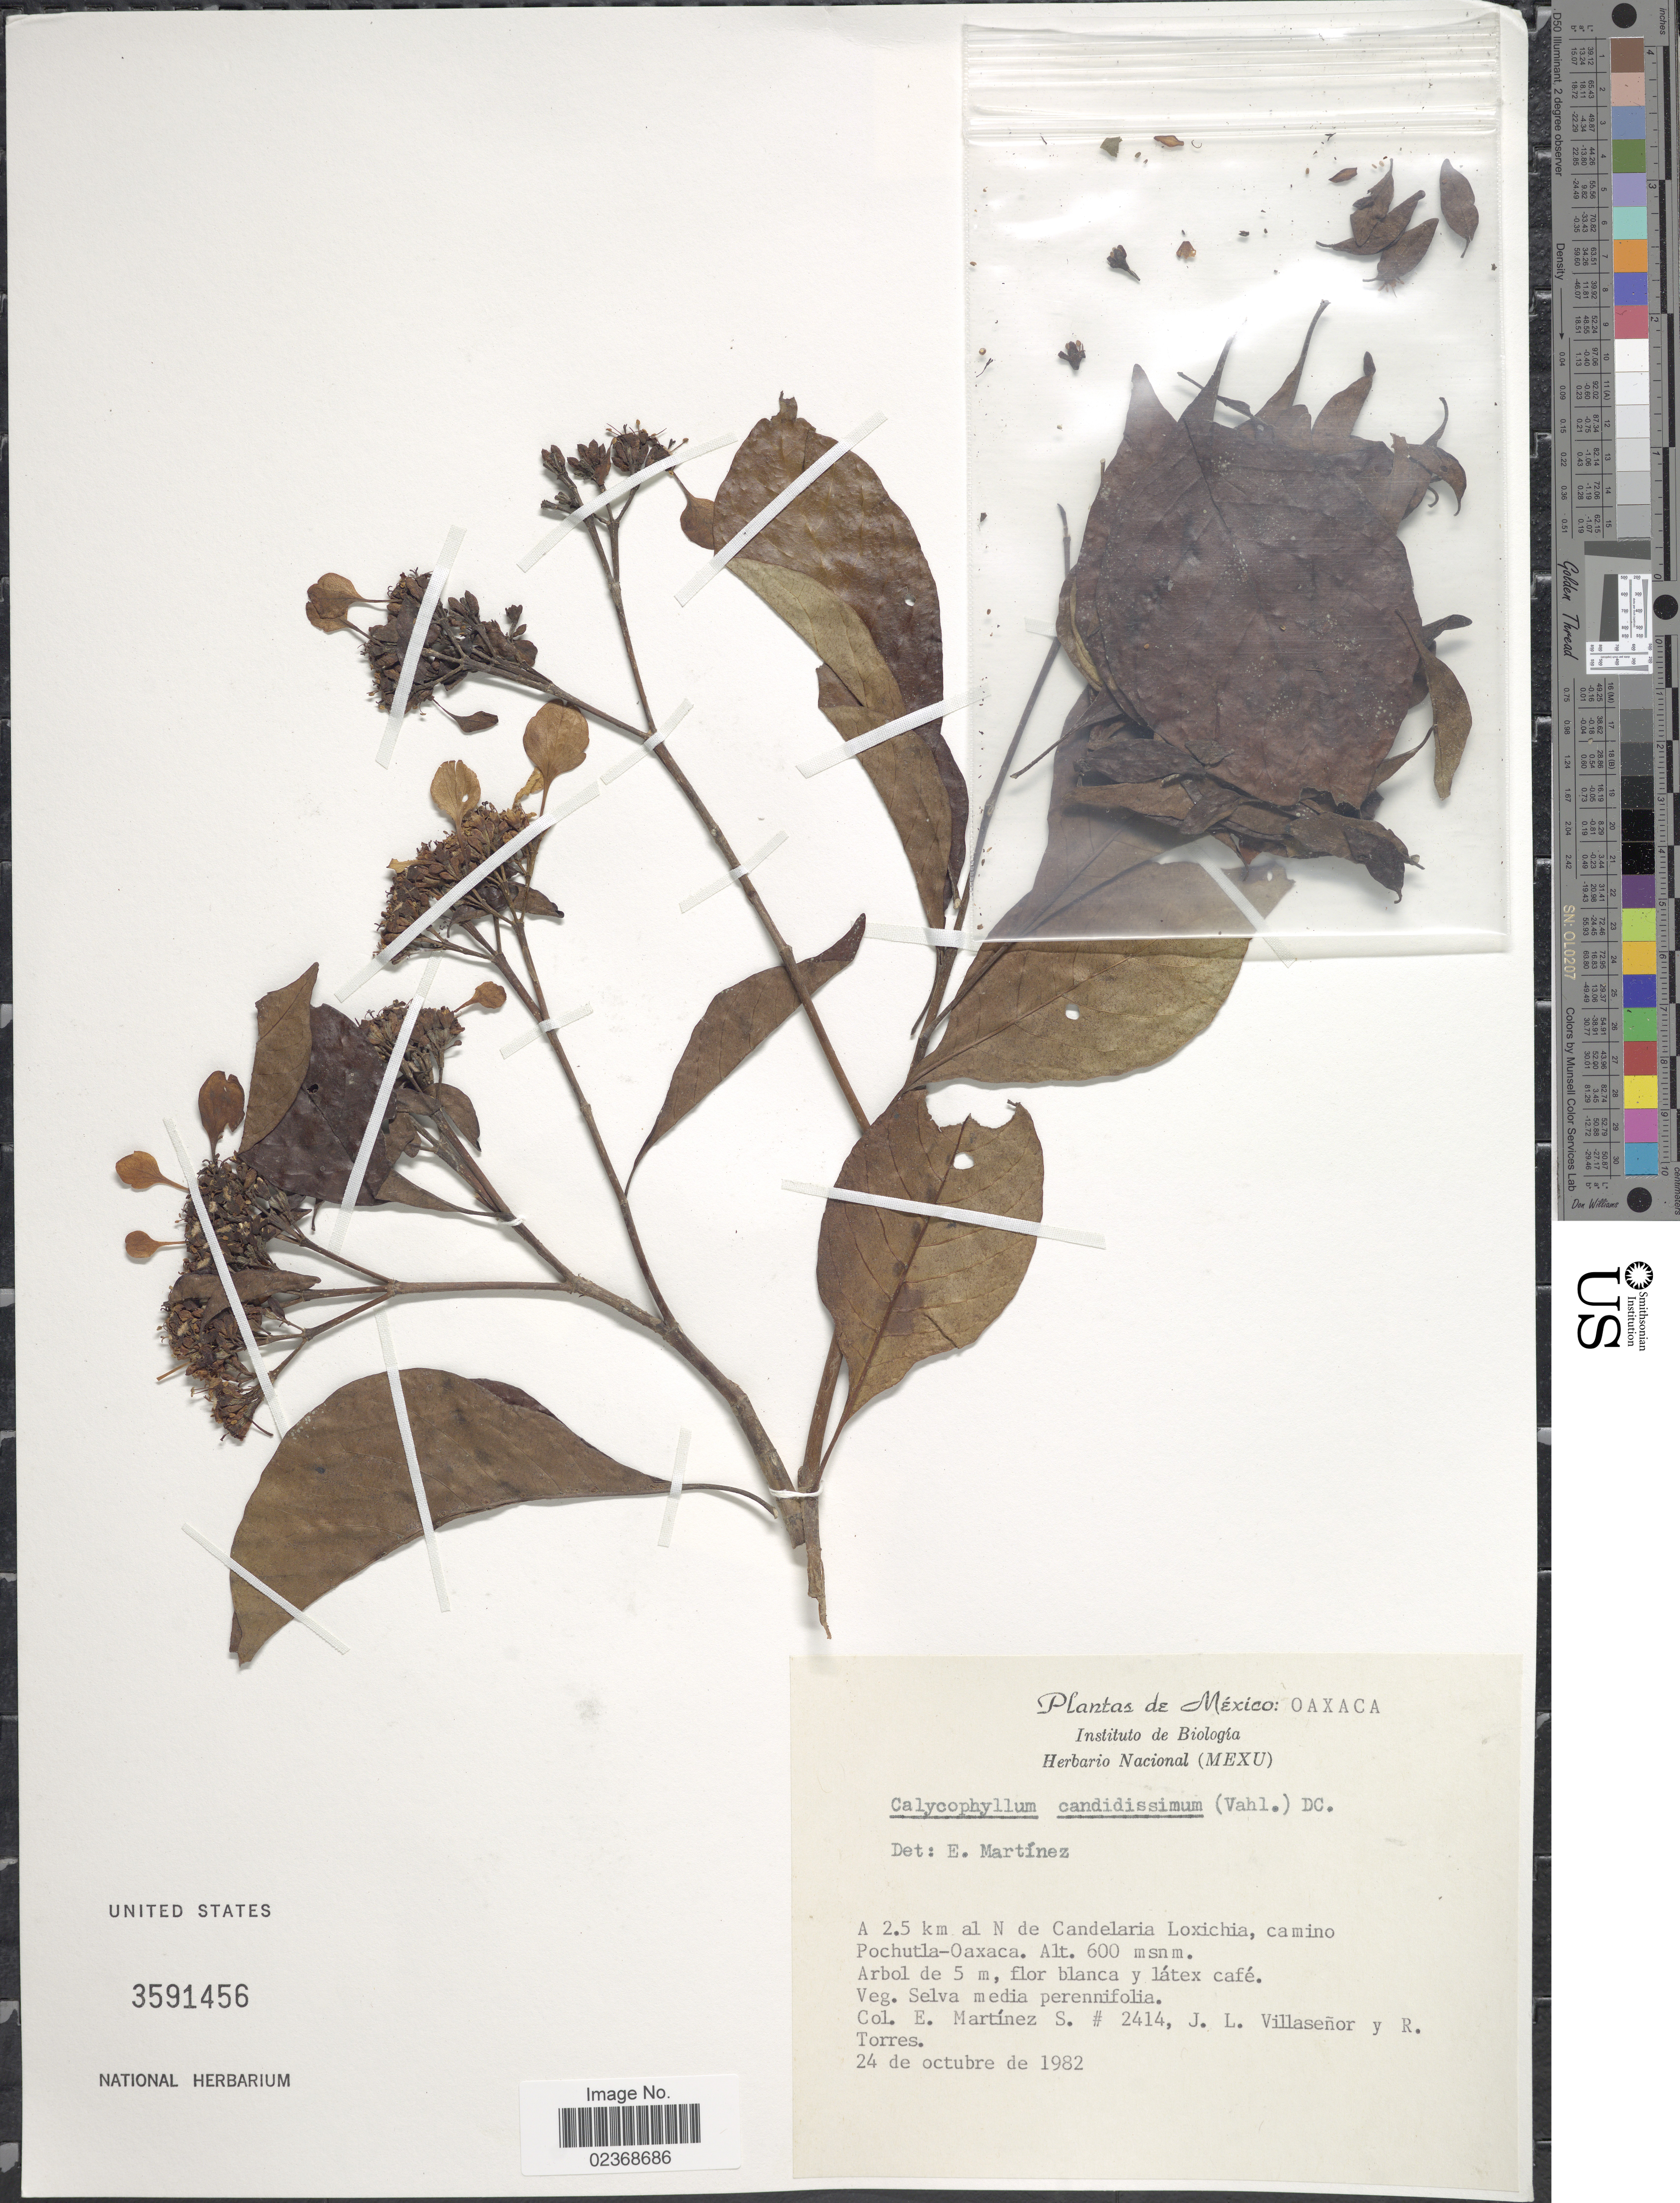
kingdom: Plantae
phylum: Tracheophyta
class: Magnoliopsida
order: Gentianales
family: Rubiaceae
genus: Calycophyllum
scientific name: Calycophyllum candidissimum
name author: (Vahl) DC.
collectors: E. M. Martínez S., J. Villaseñor R. & R. Torres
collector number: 2414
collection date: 1982-10-24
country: Mexico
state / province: Oaxaca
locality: A 2.5 km al N de Candelaria Loxichia, camino Pochutla-Oaxaca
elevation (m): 600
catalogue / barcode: US 3591456